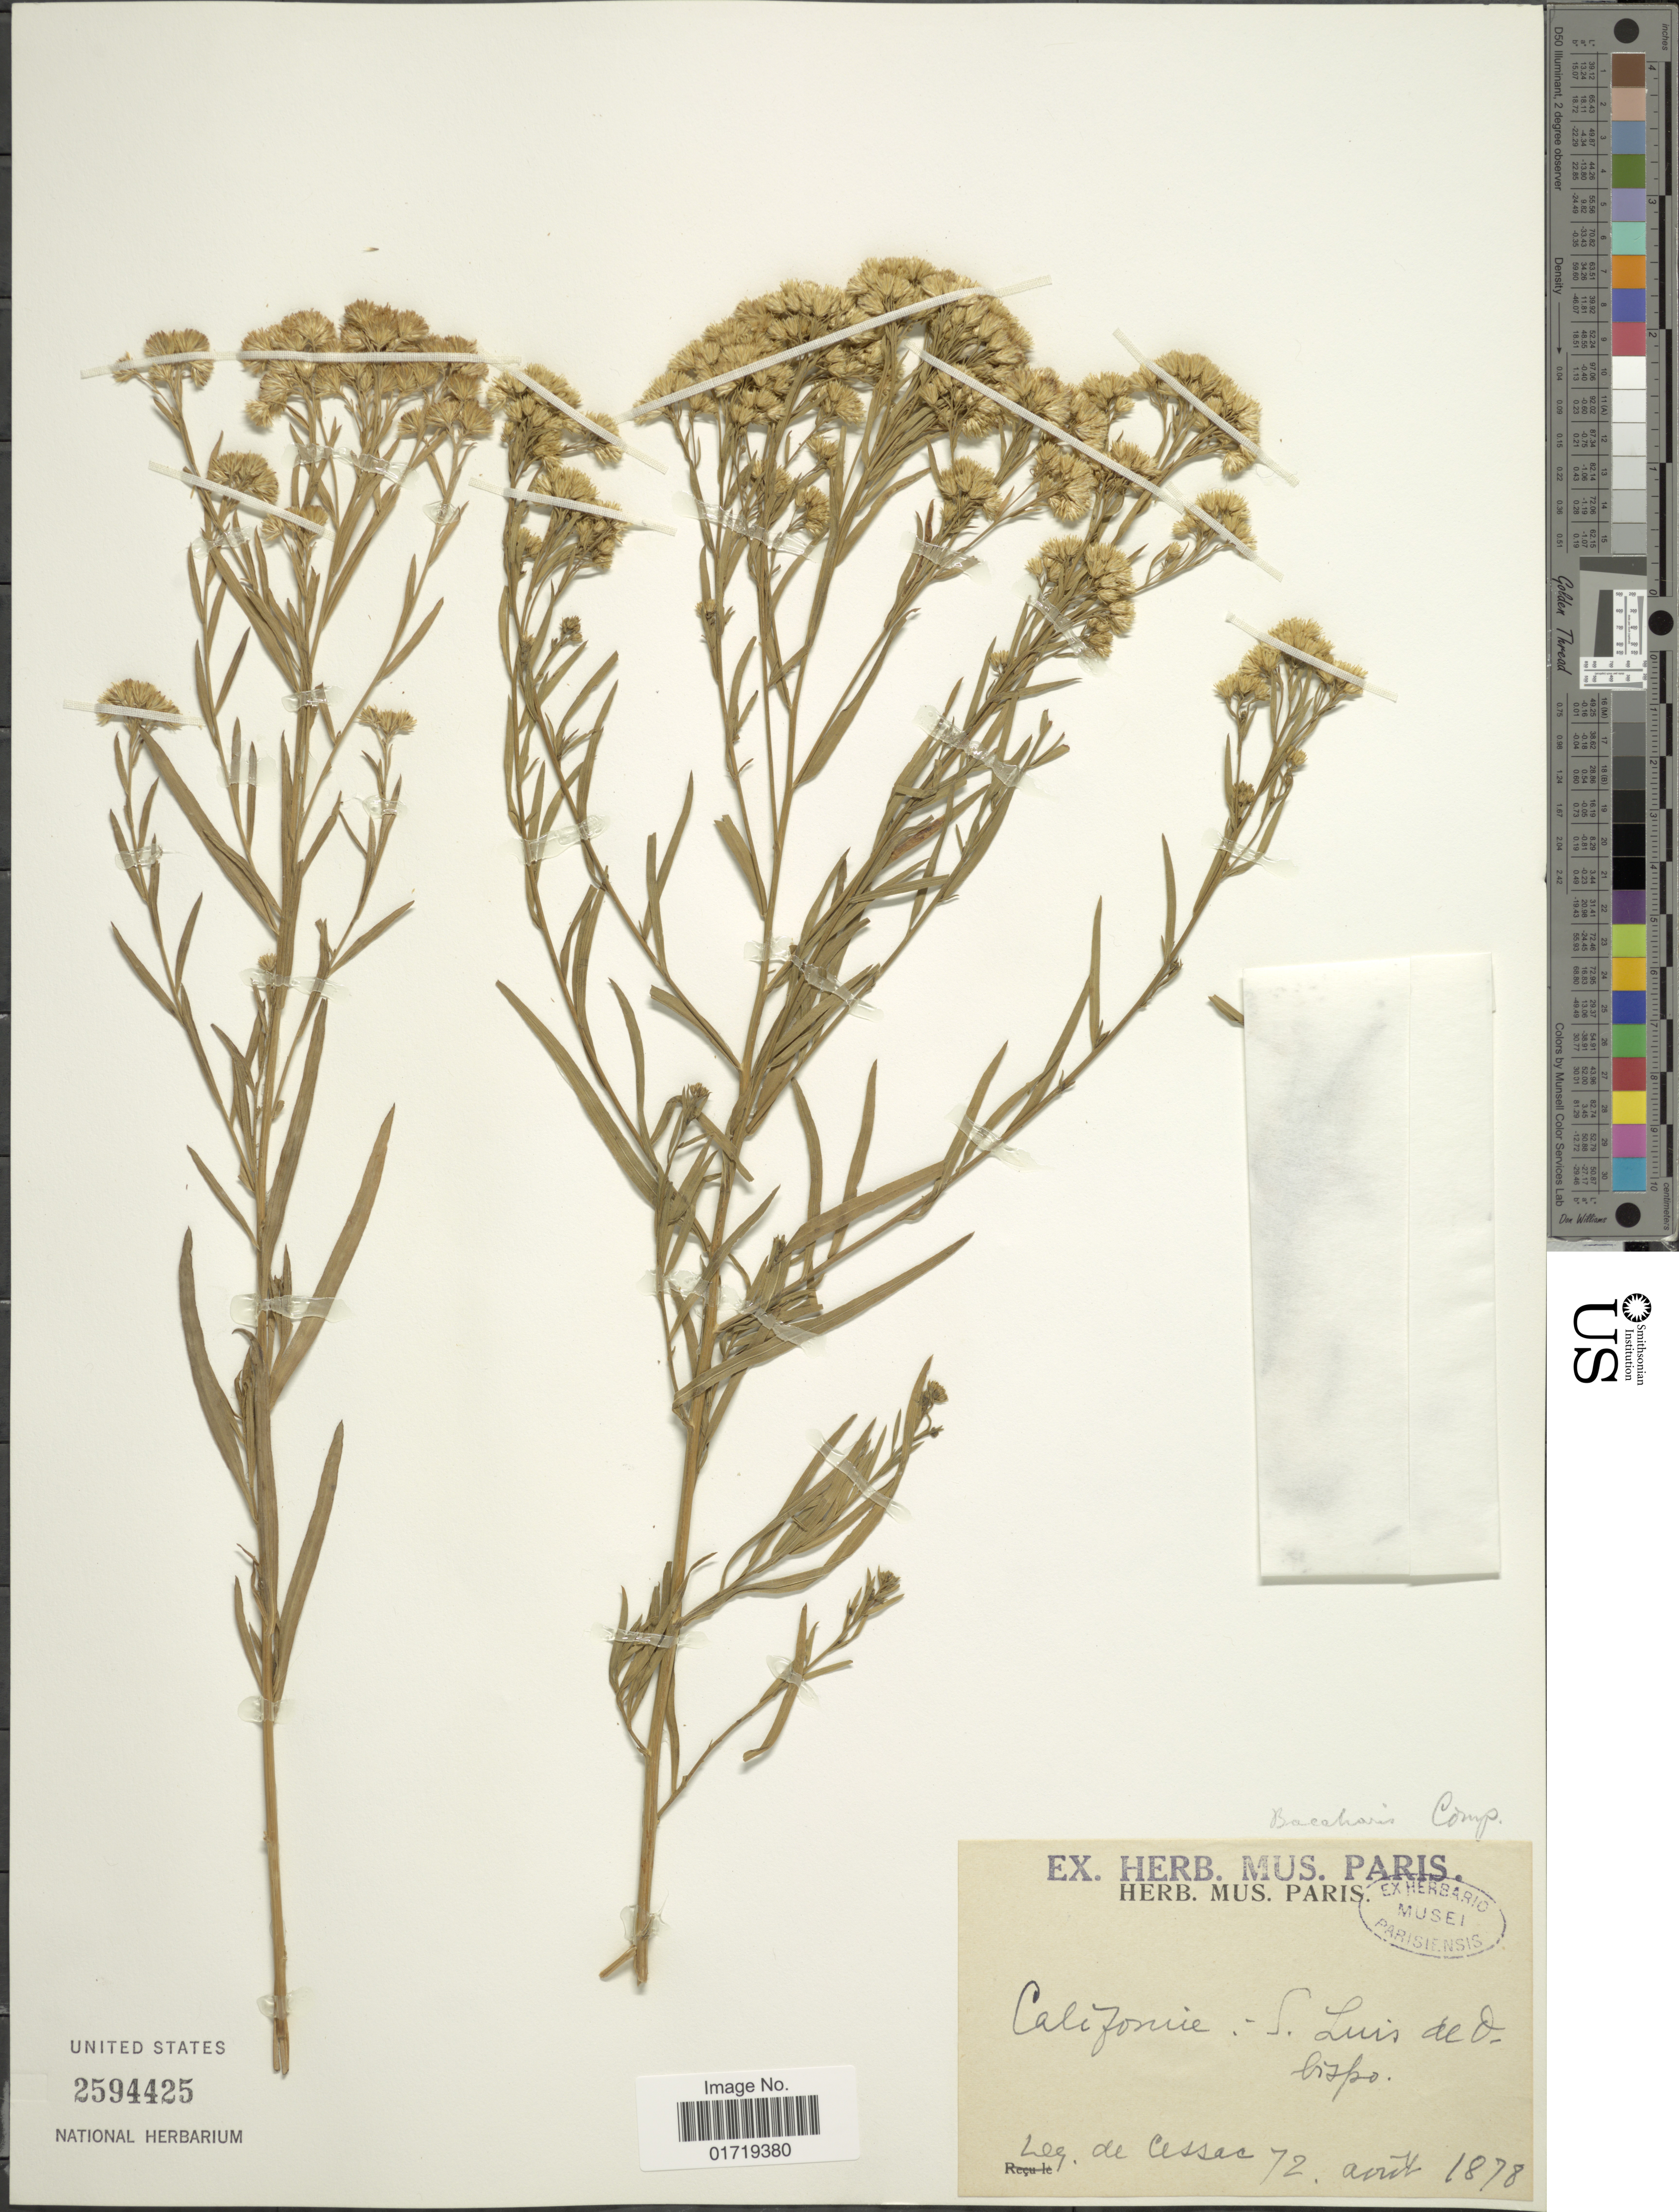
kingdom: Plantae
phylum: Tracheophyta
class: Magnoliopsida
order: Asterales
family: Asteraceae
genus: Baccharis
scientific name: Baccharis sp.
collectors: -. de Cessac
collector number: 72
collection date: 1878-08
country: United States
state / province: California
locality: S. Luis de Obispo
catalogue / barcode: US 2594425